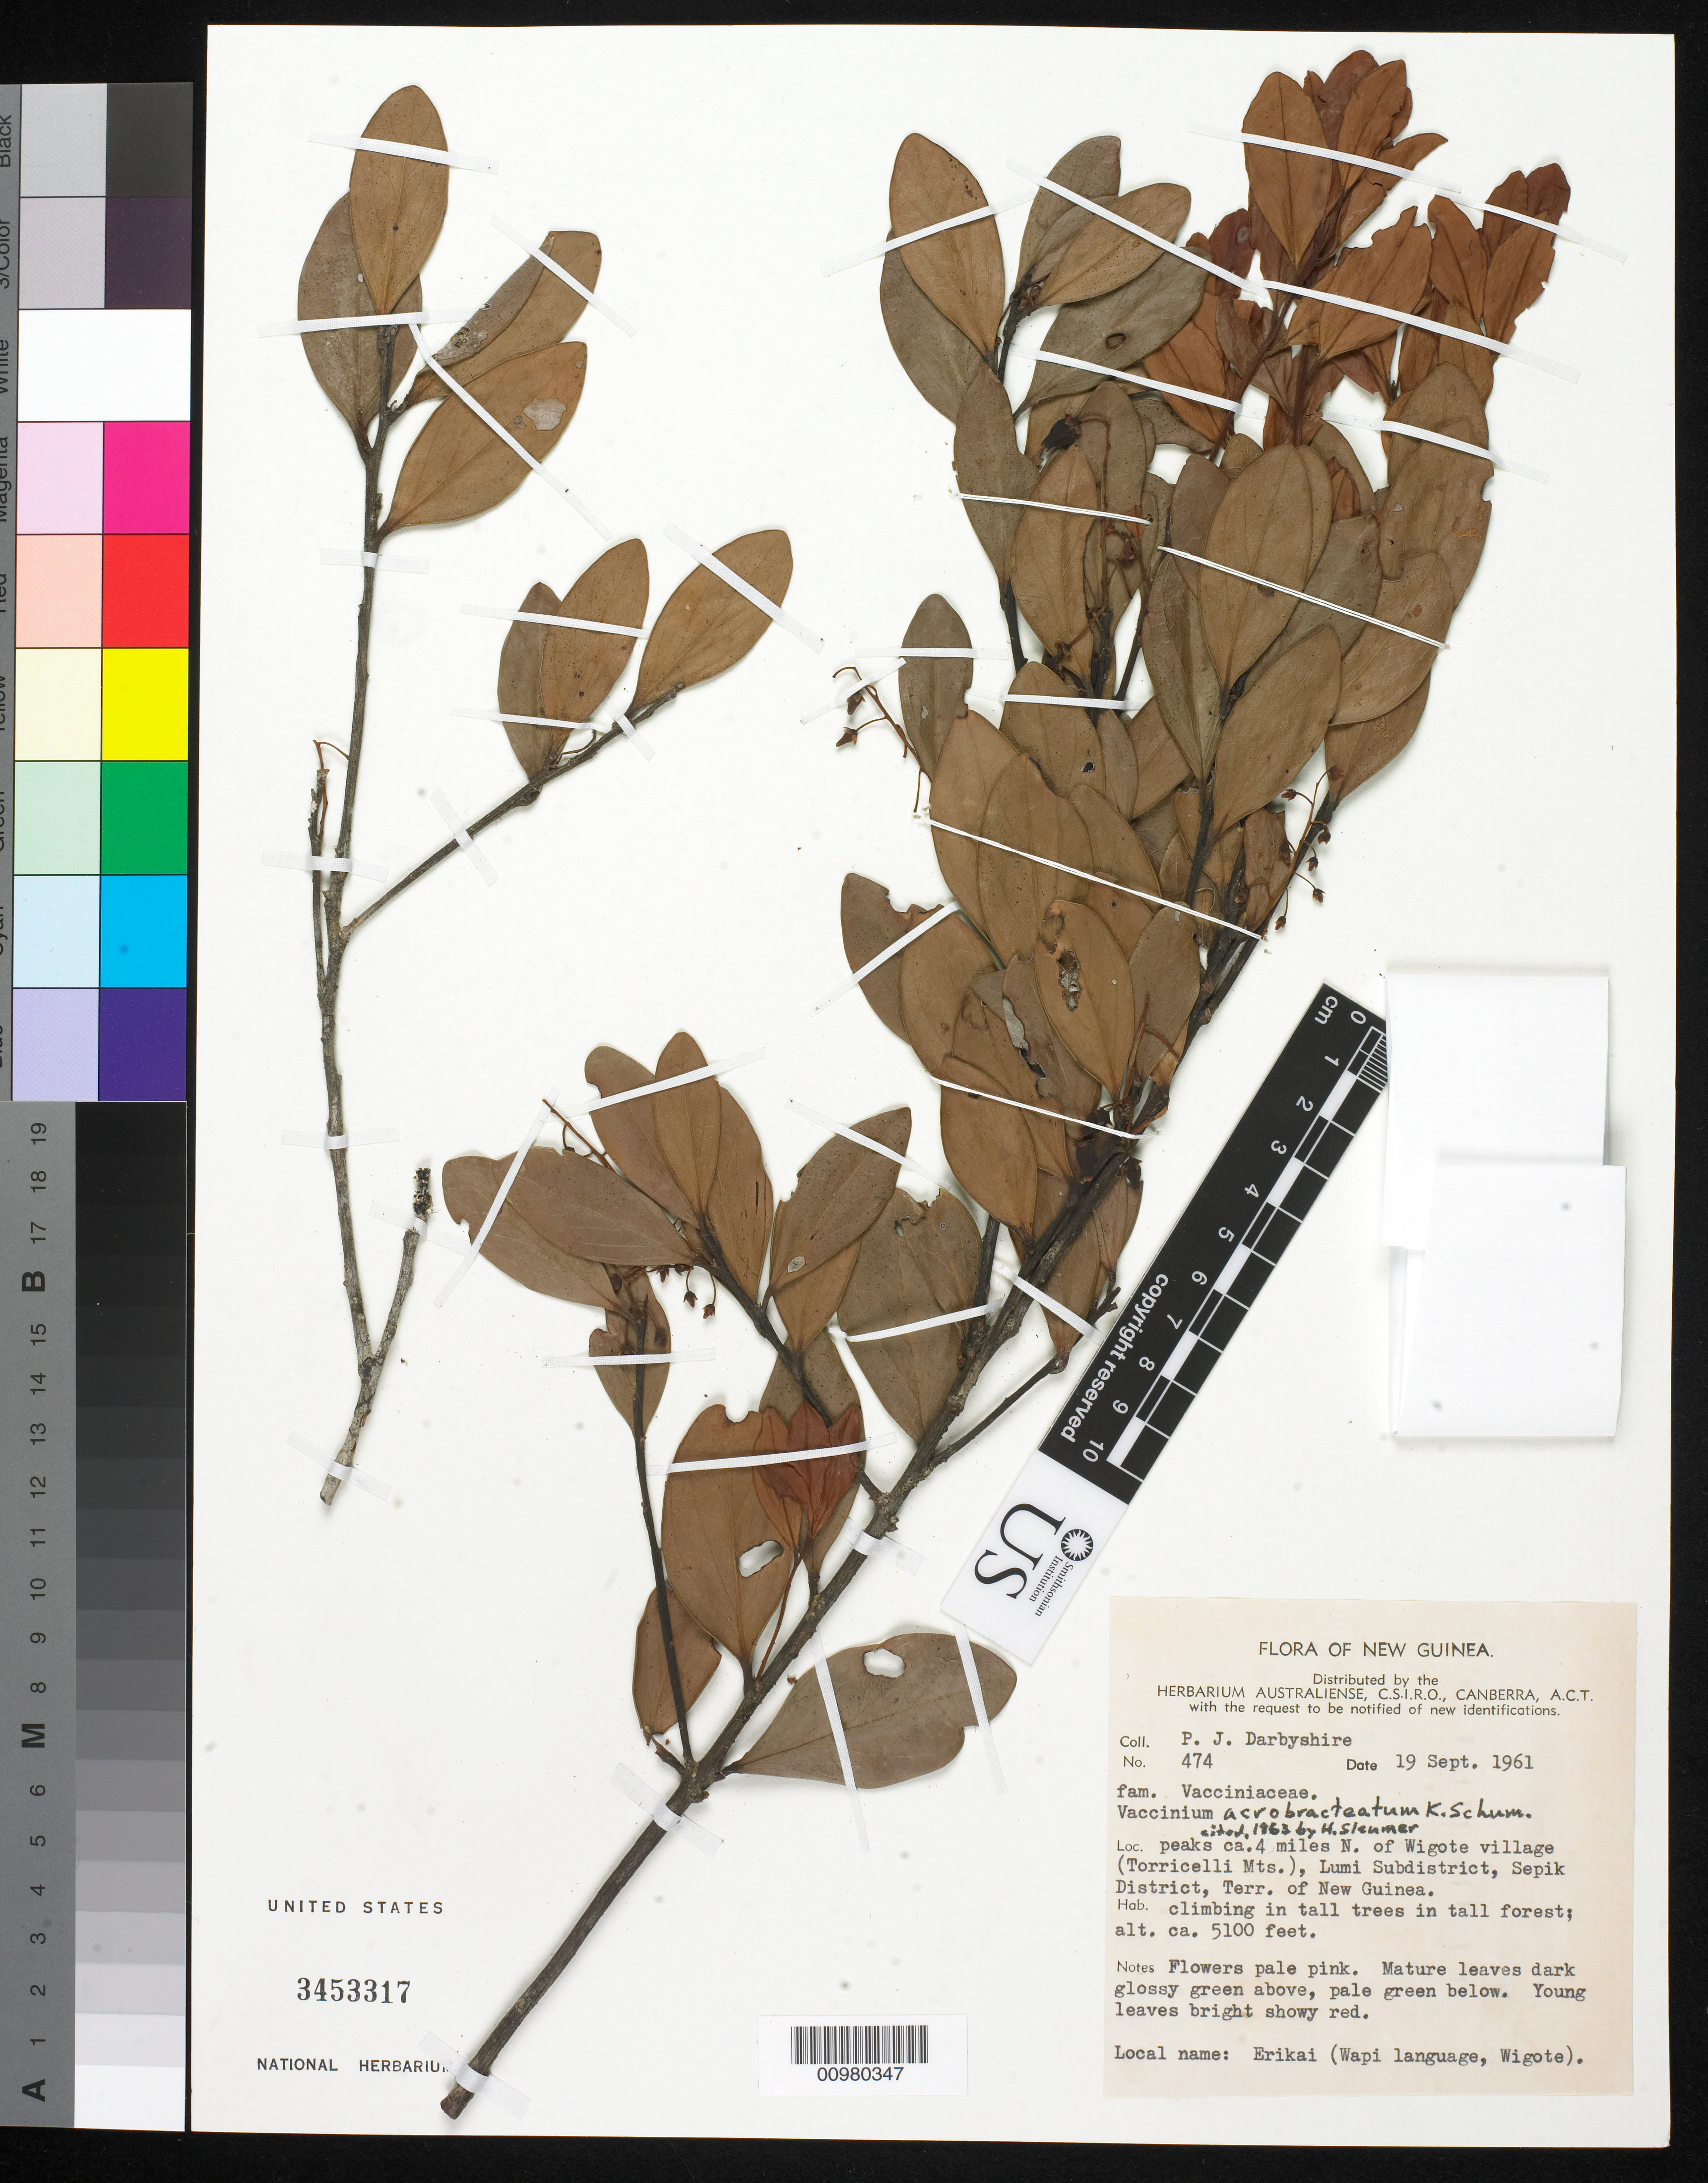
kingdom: Plantae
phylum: Tracheophyta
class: Magnoliopsida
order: Ericales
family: Ericaceae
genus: Vaccinium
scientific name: Vaccinium acrobracteatum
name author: K. Schum.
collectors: P. Darbyshire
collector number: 474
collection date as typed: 19 Sep 1961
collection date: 1961-09-19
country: Papua New Guinea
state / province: Sandaun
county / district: Lumi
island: New Guinea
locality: Peaks ca. 4 miles north of Wigote village (Torricelli Mts.), Lumi subdistrict, Sepik district. Climbing in tall trees in tall forest.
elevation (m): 1554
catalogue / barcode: US 3453317